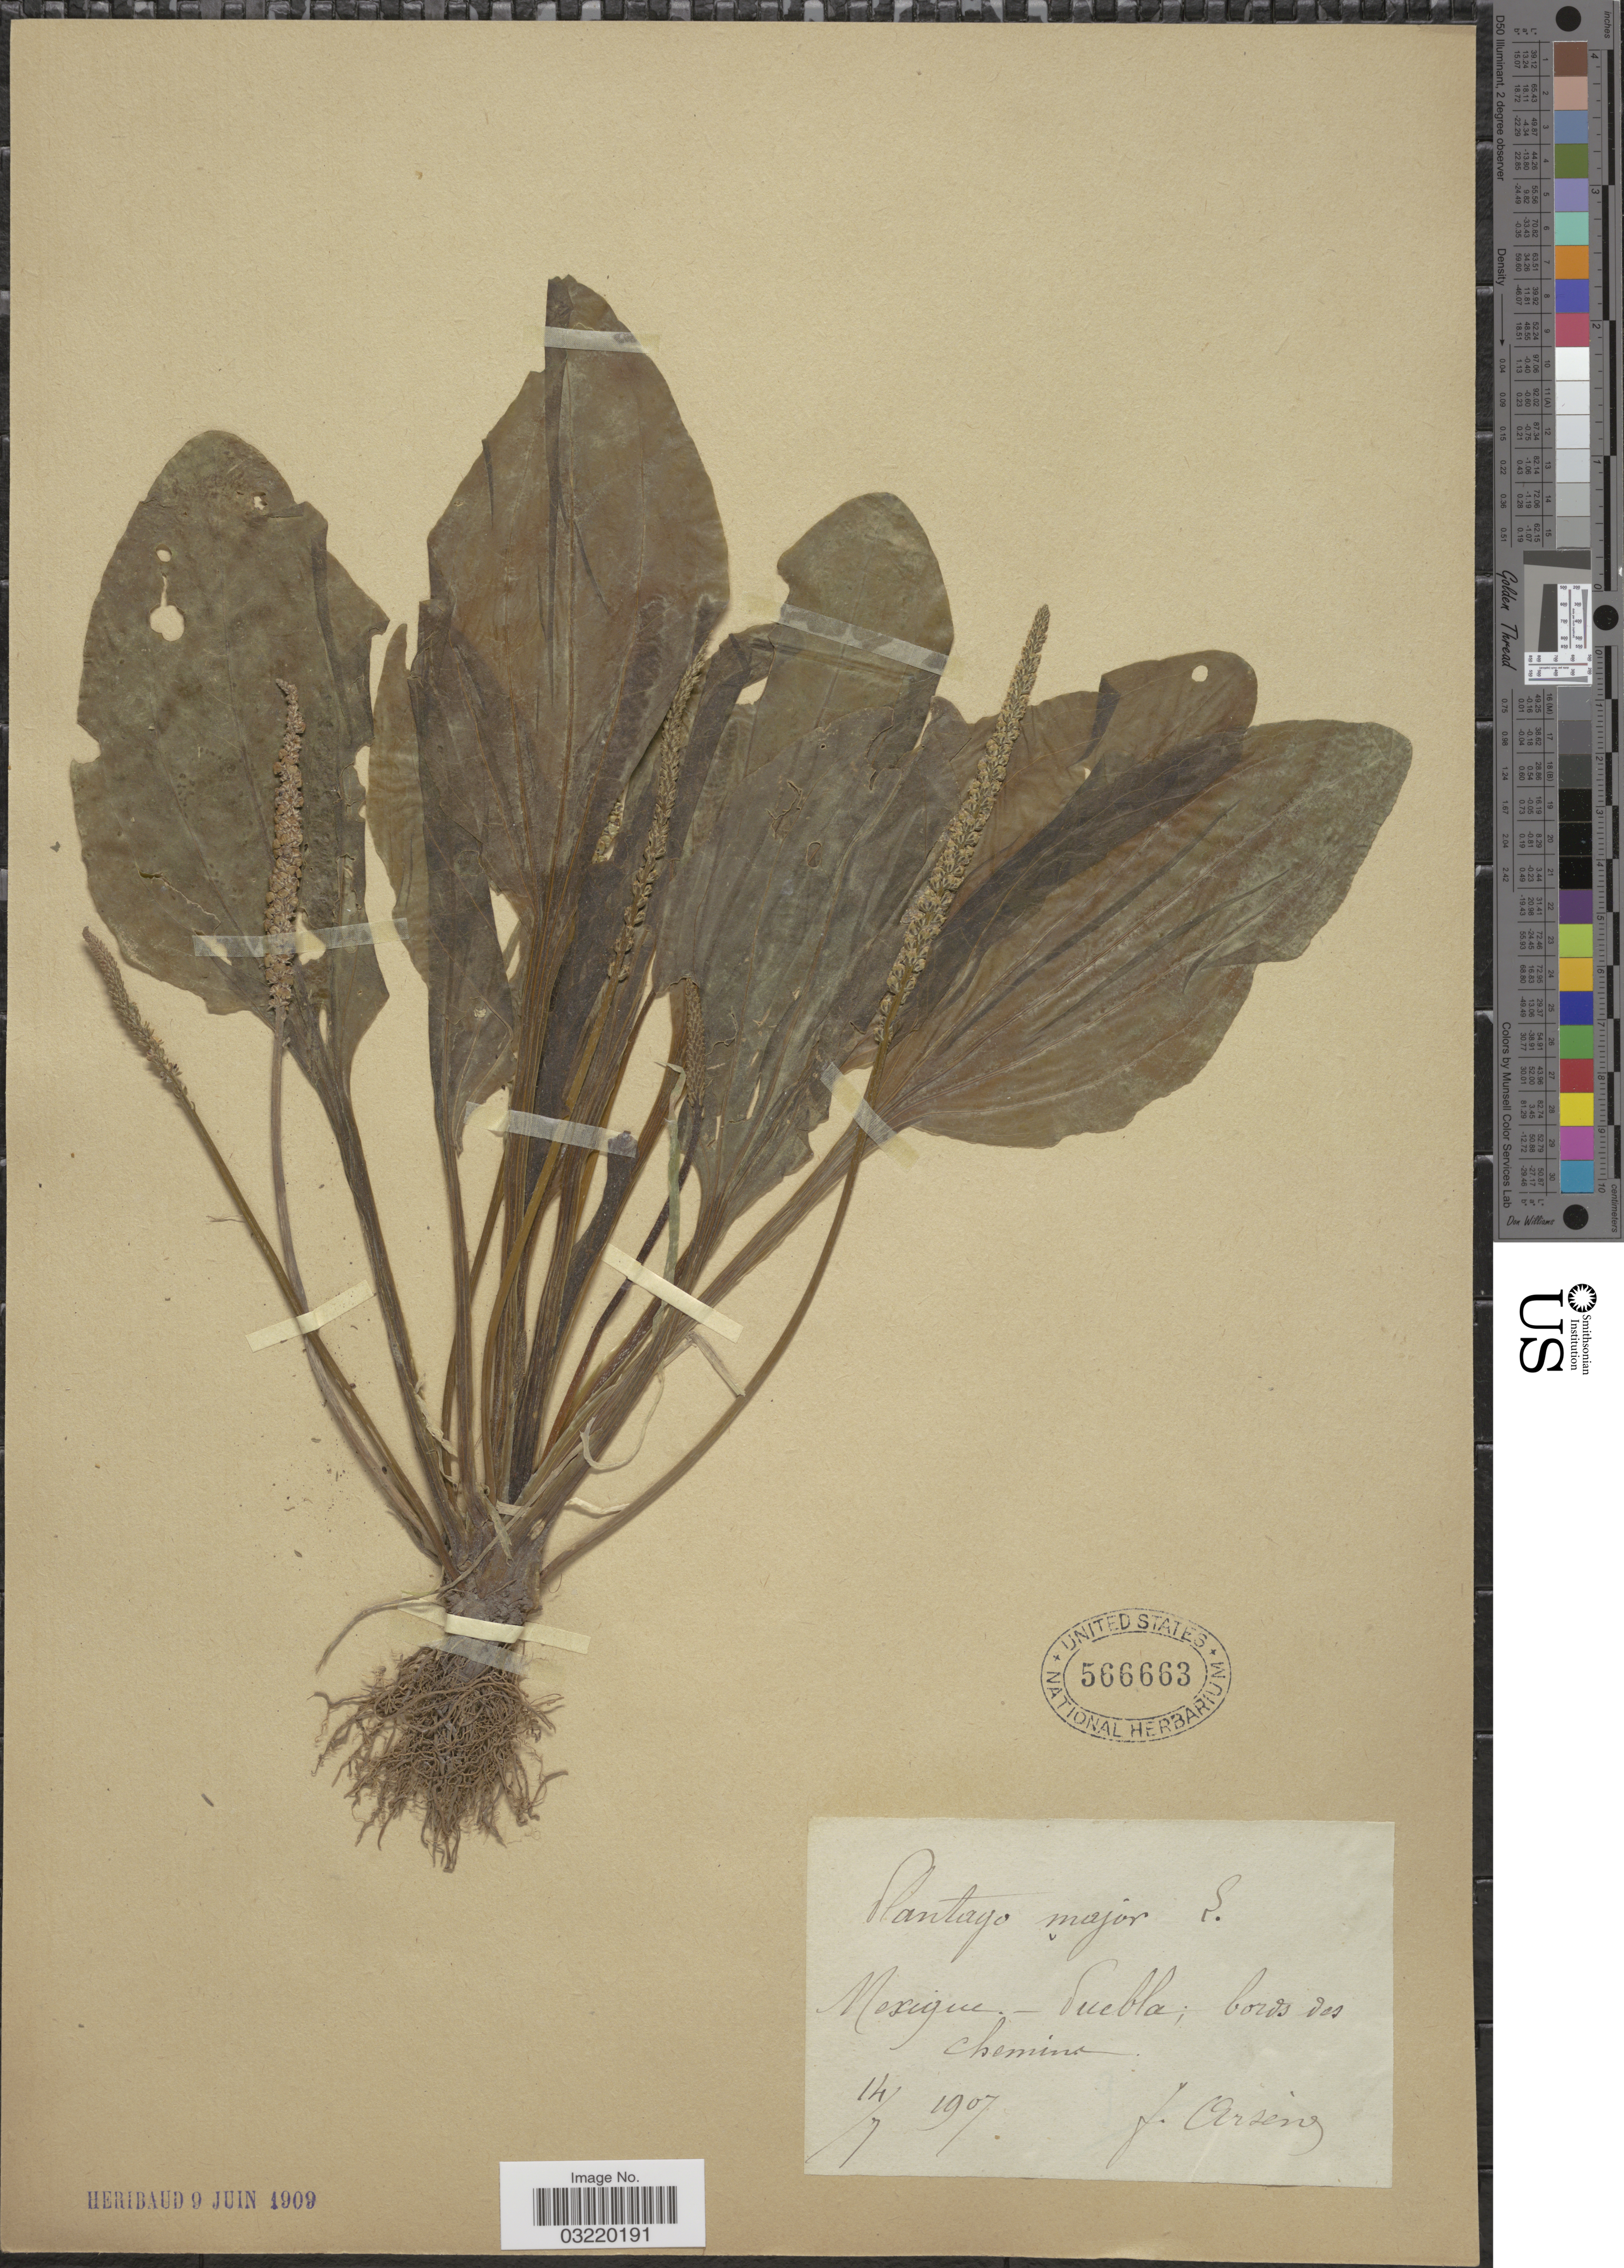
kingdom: Plantae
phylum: Tracheophyta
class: Magnoliopsida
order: Lamiales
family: Plantaginaceae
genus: Plantago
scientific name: Plantago major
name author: L.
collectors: F. Arsène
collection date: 1907-07-14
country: Mexico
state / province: Puebla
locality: Bord des chemins.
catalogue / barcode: US 566663